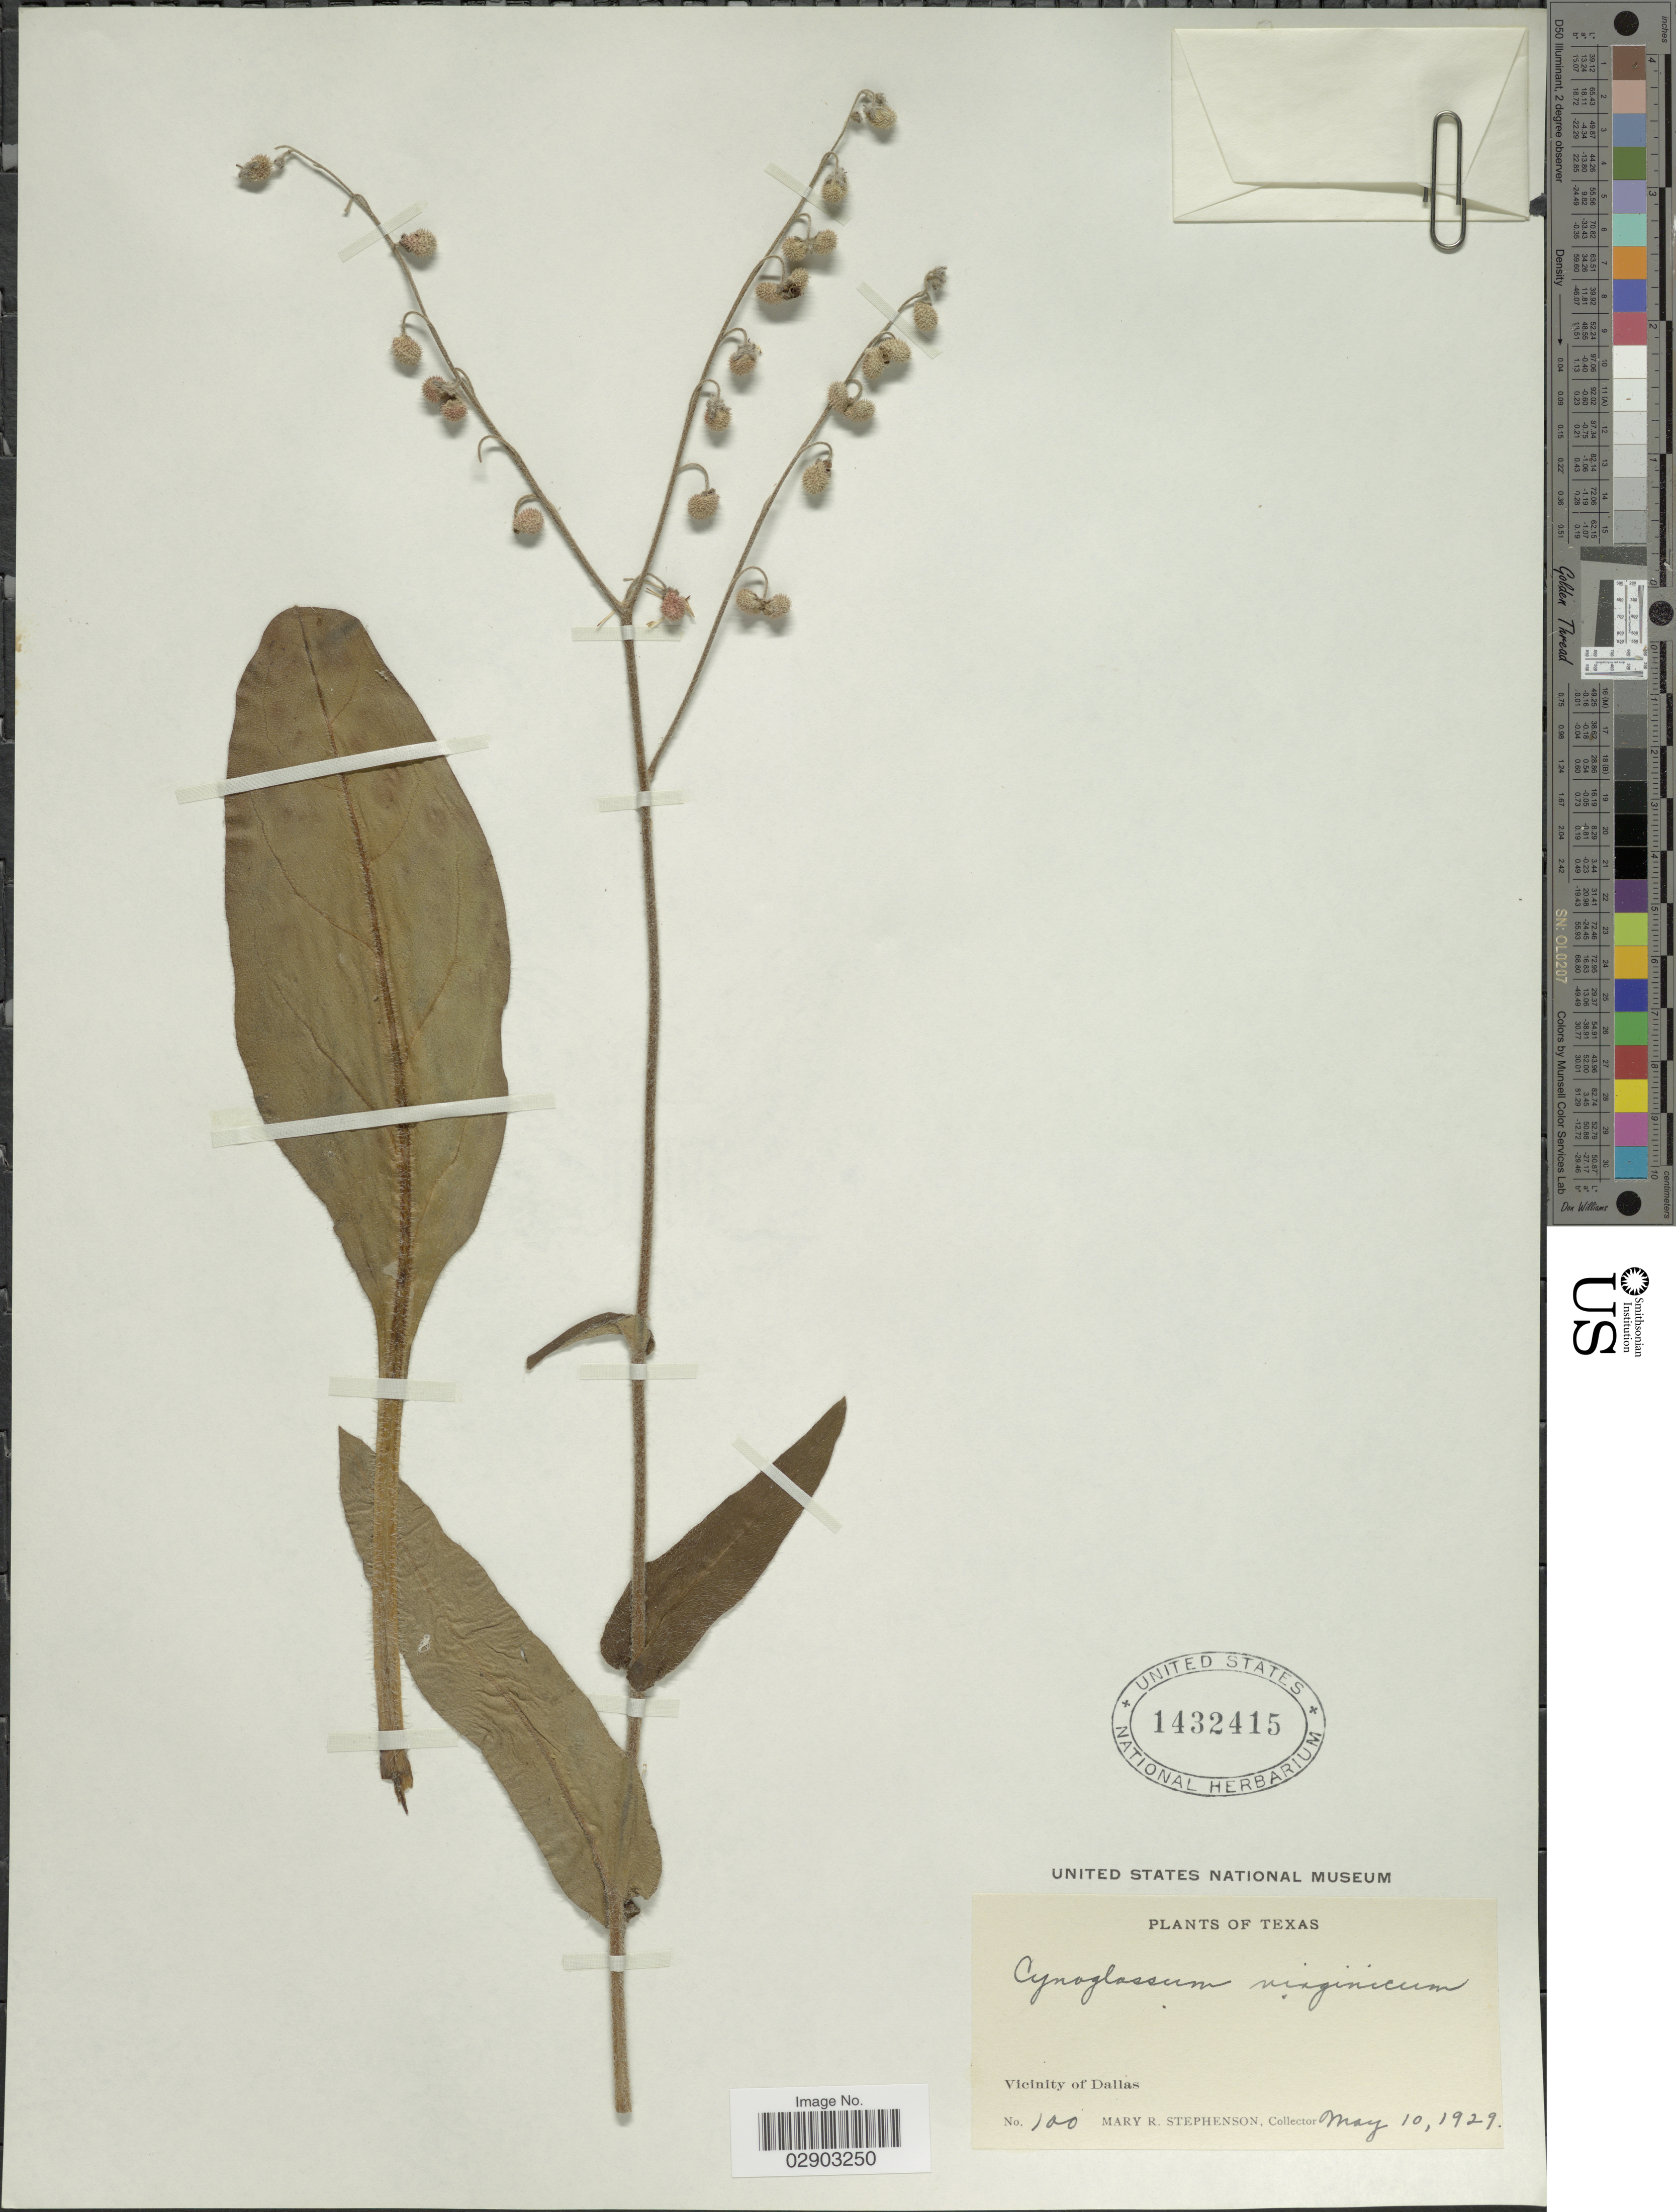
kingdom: Plantae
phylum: Tracheophyta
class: Magnoliopsida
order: Boraginales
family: Boraginaceae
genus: Cynoglossum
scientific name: Cynoglossum virginianum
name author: L.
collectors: M. Stephenson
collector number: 100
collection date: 1929-05-10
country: United States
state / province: Texas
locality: Vicinity of Dallas.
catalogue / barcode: US 1432415